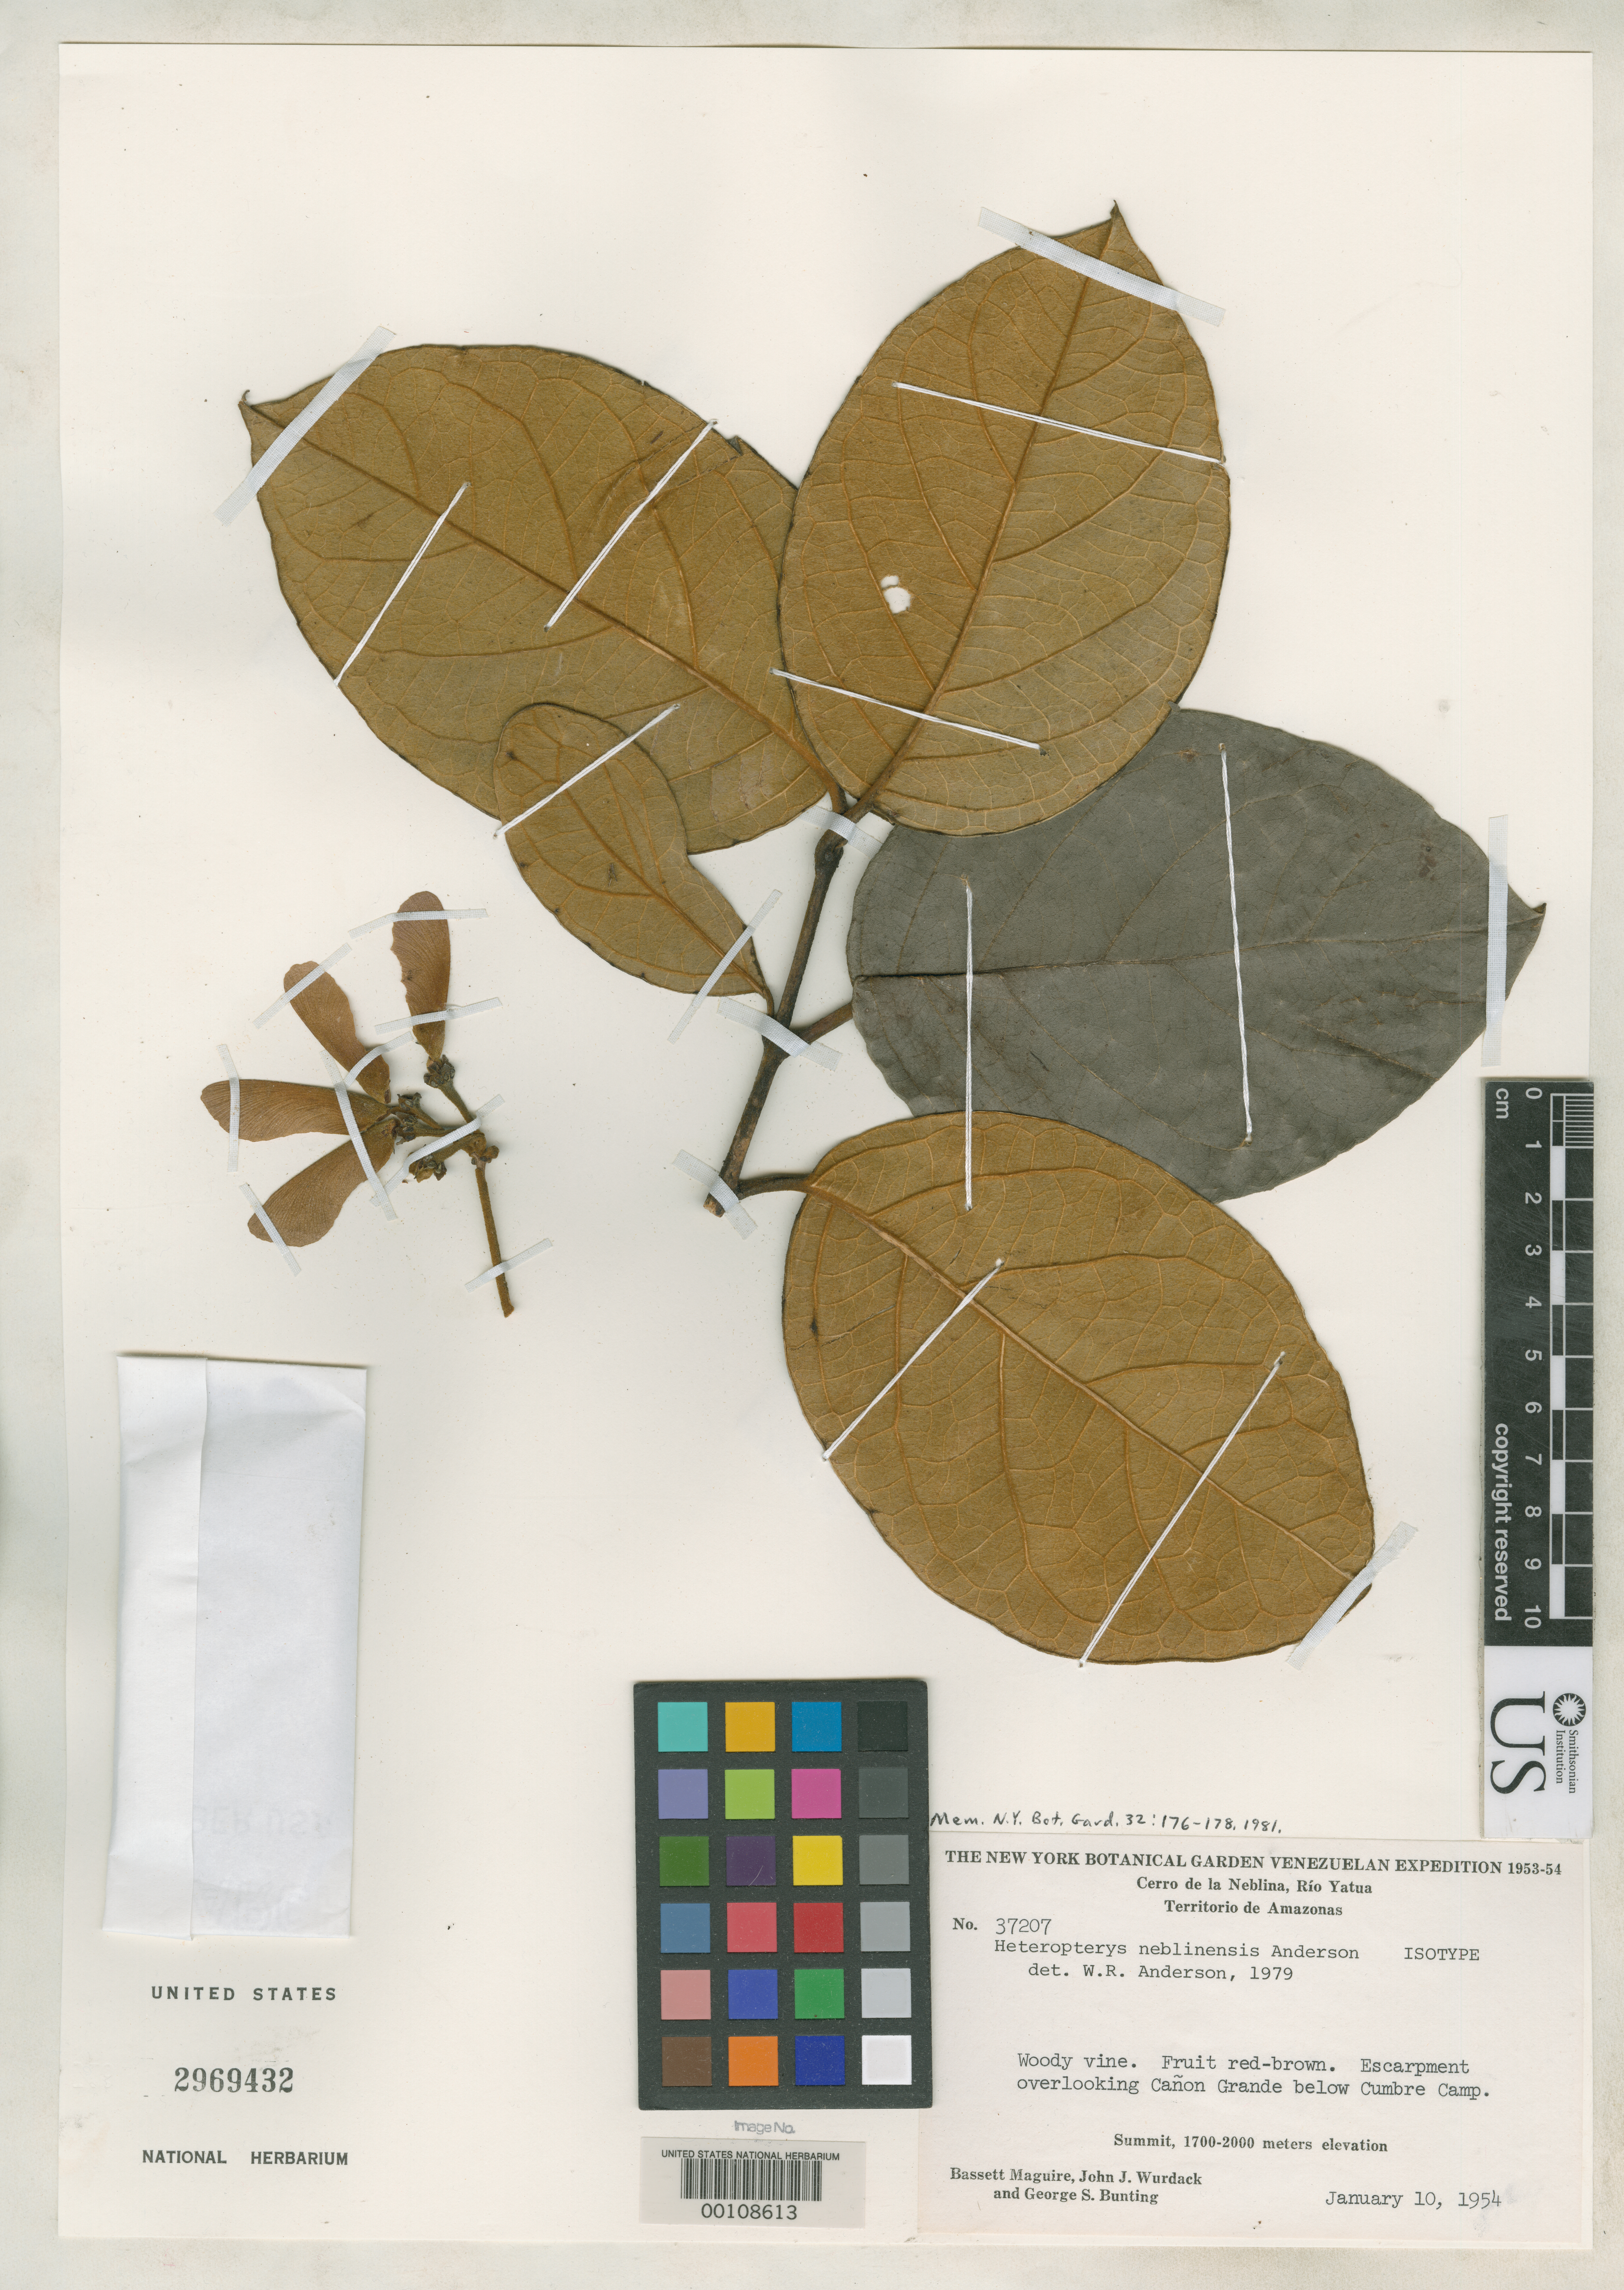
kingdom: Plantae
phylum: Tracheophyta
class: Magnoliopsida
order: Malpighiales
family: Malpighiaceae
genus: Heteropterys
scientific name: Heteropterys neblinensis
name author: W.R. Anderson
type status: Isotype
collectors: B. Maguire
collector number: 37207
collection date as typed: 16 Jan 1954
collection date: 1954-01-16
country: Venezuela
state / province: Amazonas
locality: Cerro dela Neblina, Rio Yatu, Canon Grande below Cumbre camp.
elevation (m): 1700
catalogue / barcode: US 2969432